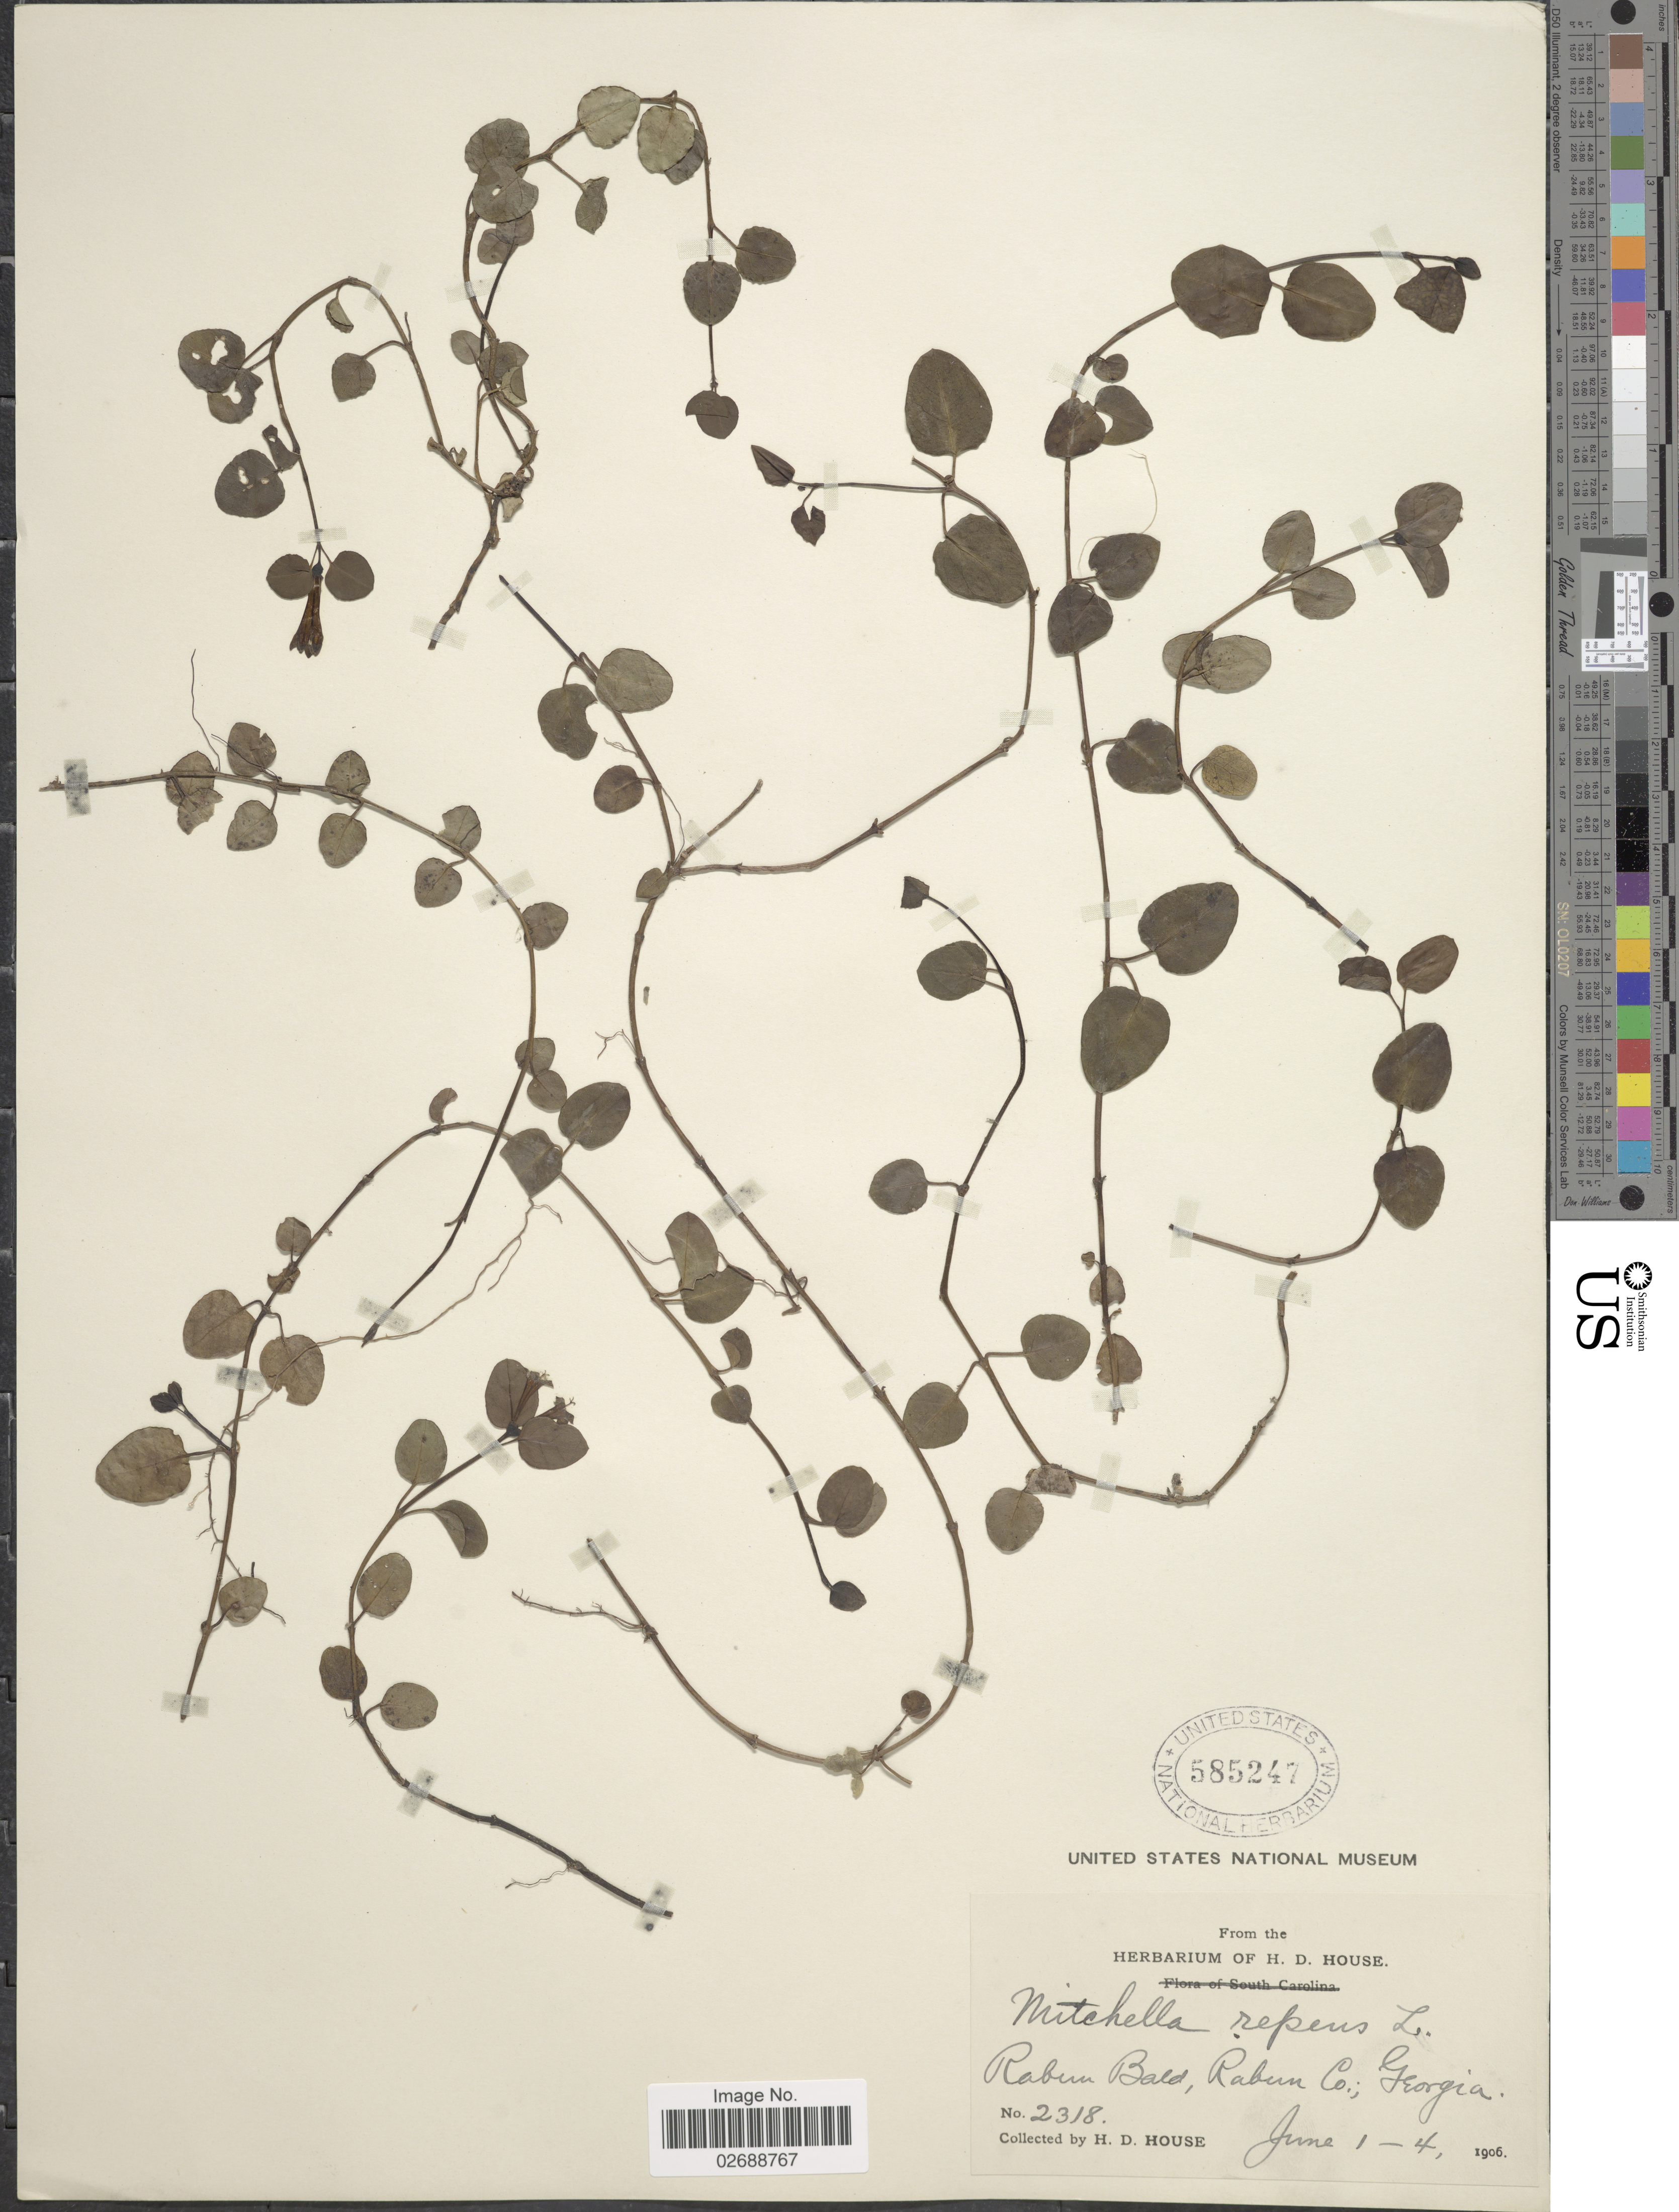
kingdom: Plantae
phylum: Tracheophyta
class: Magnoliopsida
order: Gentianales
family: Rubiaceae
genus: Mitchella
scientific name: Mitchella repens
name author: L.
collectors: H. D. House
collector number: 2318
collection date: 1906-06-01/1906-06-04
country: United States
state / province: Georgia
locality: Rabun Bald, Rabun Co.,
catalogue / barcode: US 585247